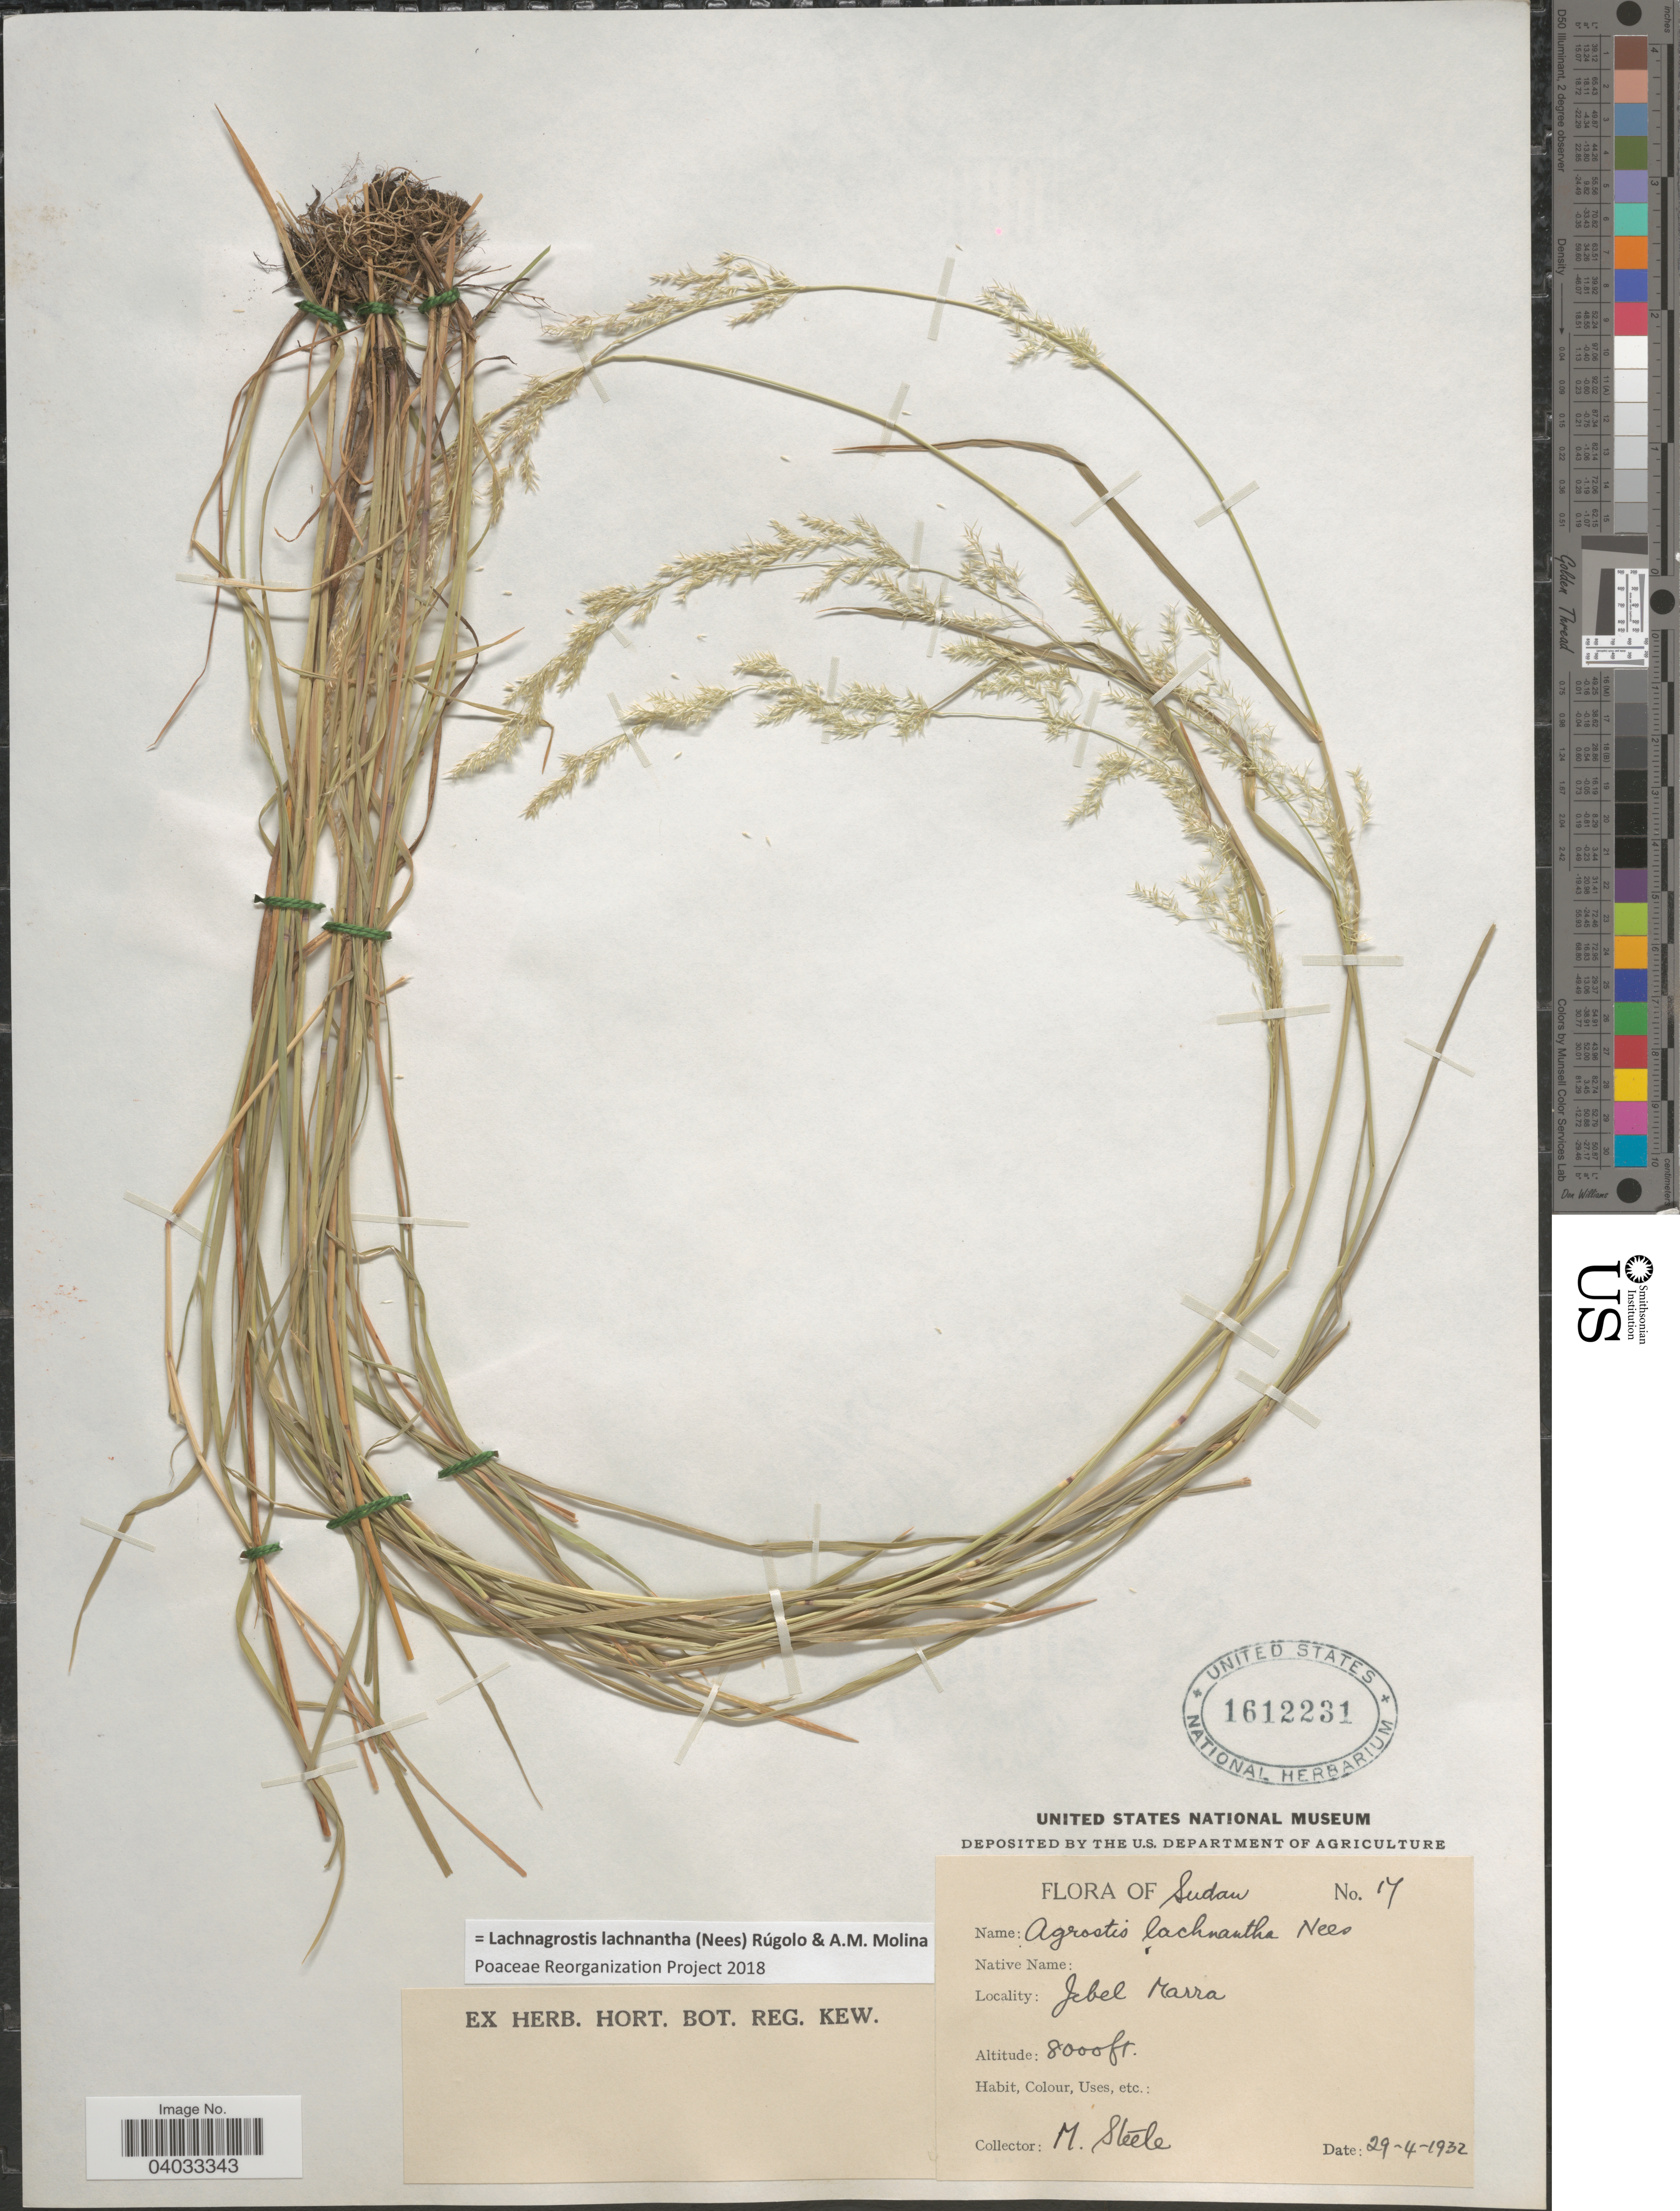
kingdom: Plantae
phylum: Tracheophyta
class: Liliopsida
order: Poales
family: Poaceae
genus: Lachnagrostis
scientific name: Lachnagrostis lachnantha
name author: (Nees) Rúgolo & A.M. Molina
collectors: Miss M. Steele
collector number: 17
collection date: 1932-04-29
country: Sudan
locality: Jebel Marra.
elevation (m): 2438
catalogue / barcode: US 1612231